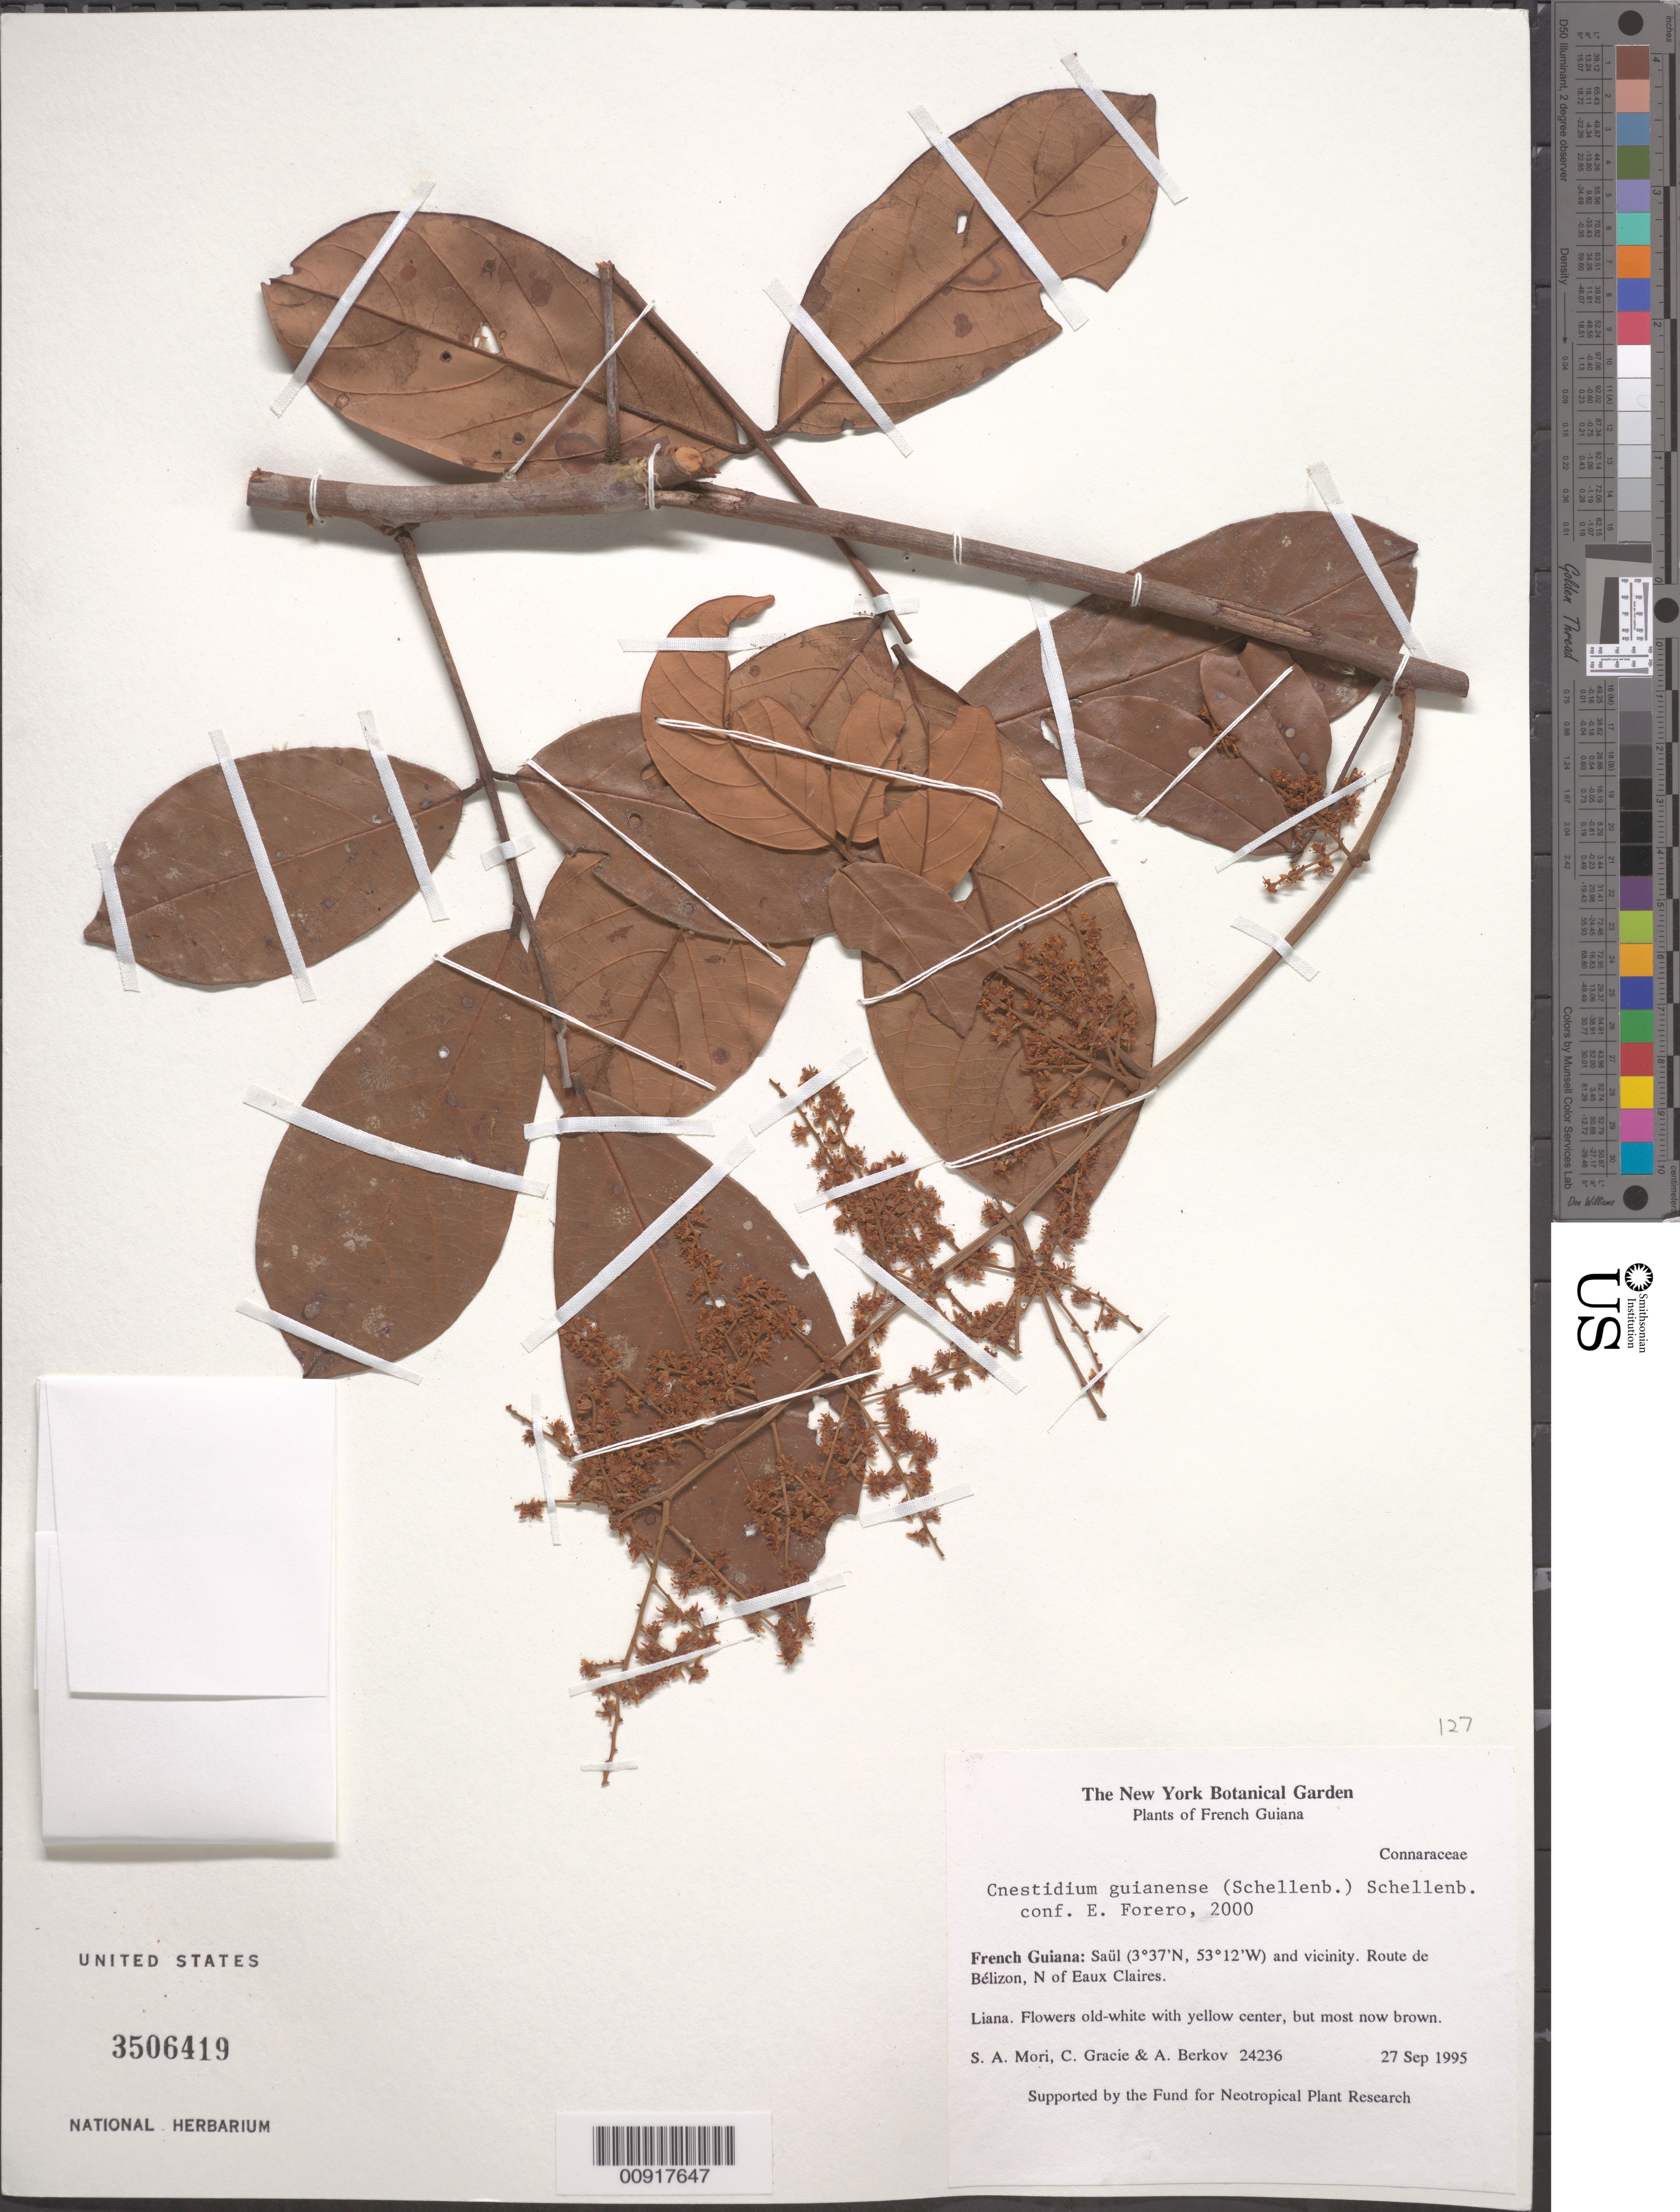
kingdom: Plantae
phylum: Tracheophyta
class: Magnoliopsida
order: Oxalidales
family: Connaraceae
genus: Cnestidium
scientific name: Cnestidium guianense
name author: (G. Schellenb.) G. Schellenb.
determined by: Forero, E.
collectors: S. Mori, C. A. Gracie & A. Berkov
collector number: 24236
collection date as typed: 27-Sep-95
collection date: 1995-09-27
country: French Guiana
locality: Saül and vic., Route de Bélizon, N of Eaux Claires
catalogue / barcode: US 3506419